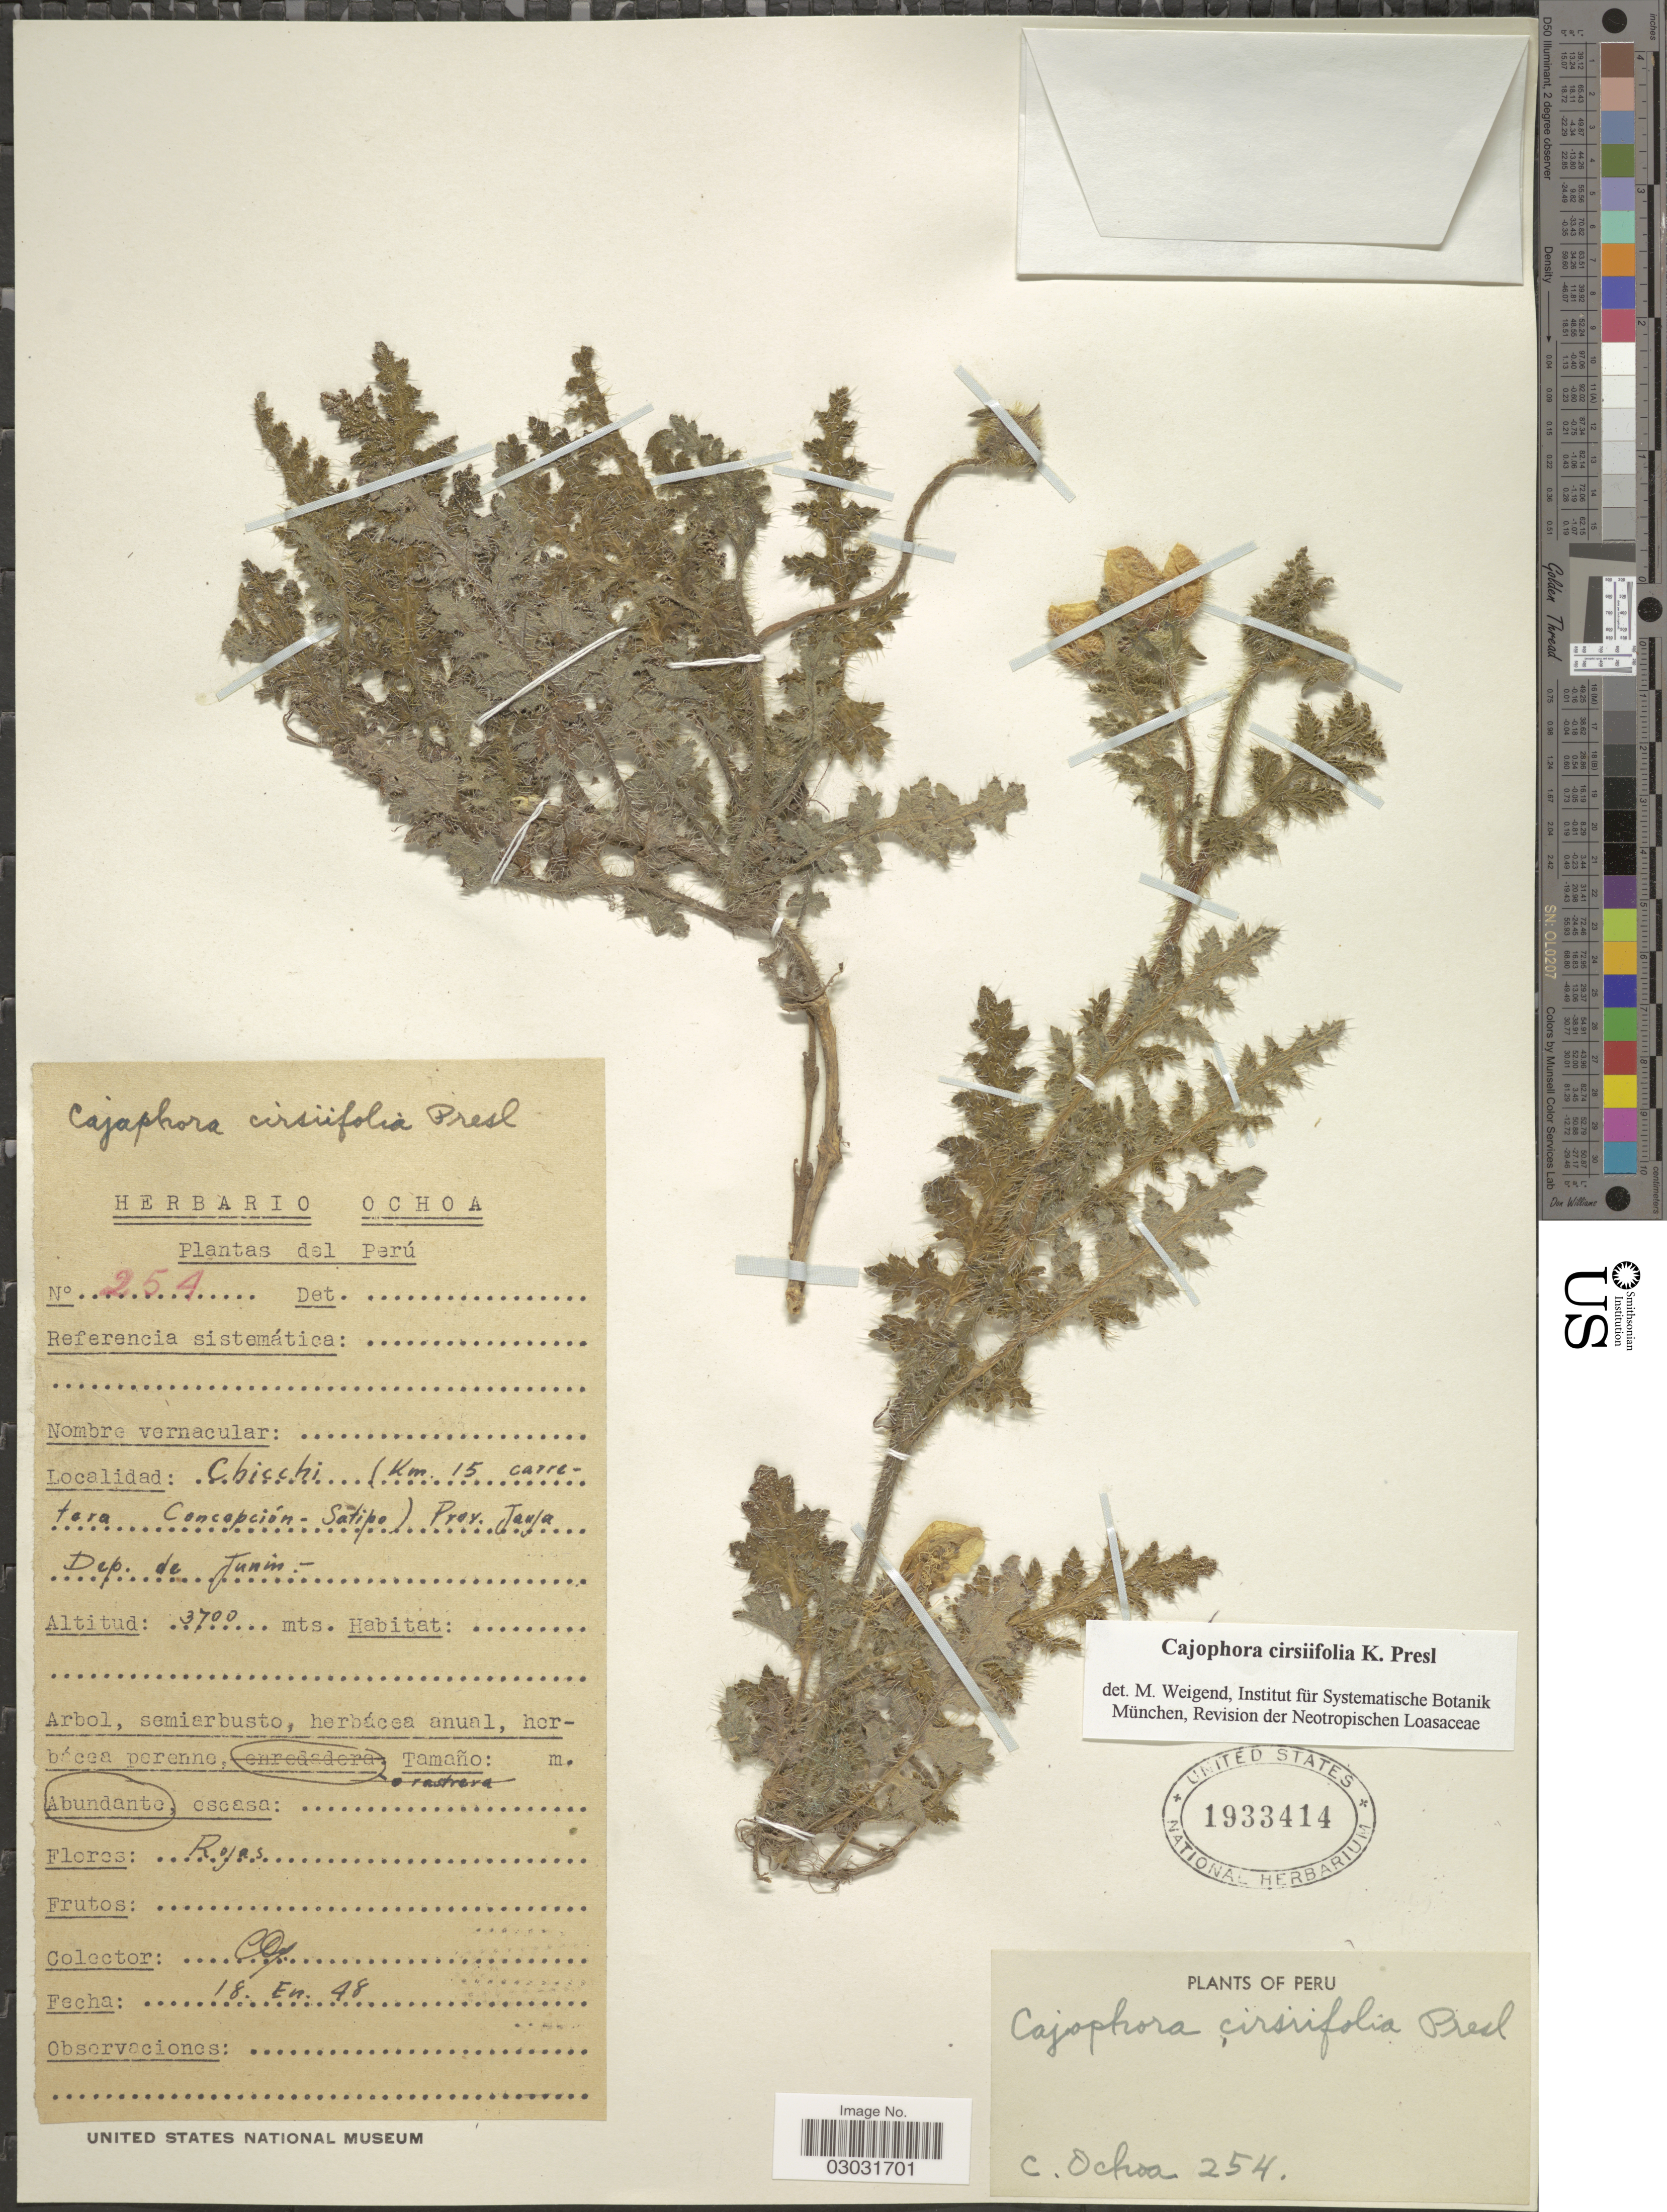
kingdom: Plantae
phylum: Tracheophyta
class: Magnoliopsida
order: Cornales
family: Loasaceae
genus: Caiophora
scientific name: Caiophora cirsiifolia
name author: C. Presl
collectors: C. Ochoa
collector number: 254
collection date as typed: Transcribed d/m/y: 18/1/48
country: Peru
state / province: Junín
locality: Chicchi (Km. 15 carretera Concepción-Satipo, Prov. Jauja, Dep. de Junin.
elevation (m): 3700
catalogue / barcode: US 1933414